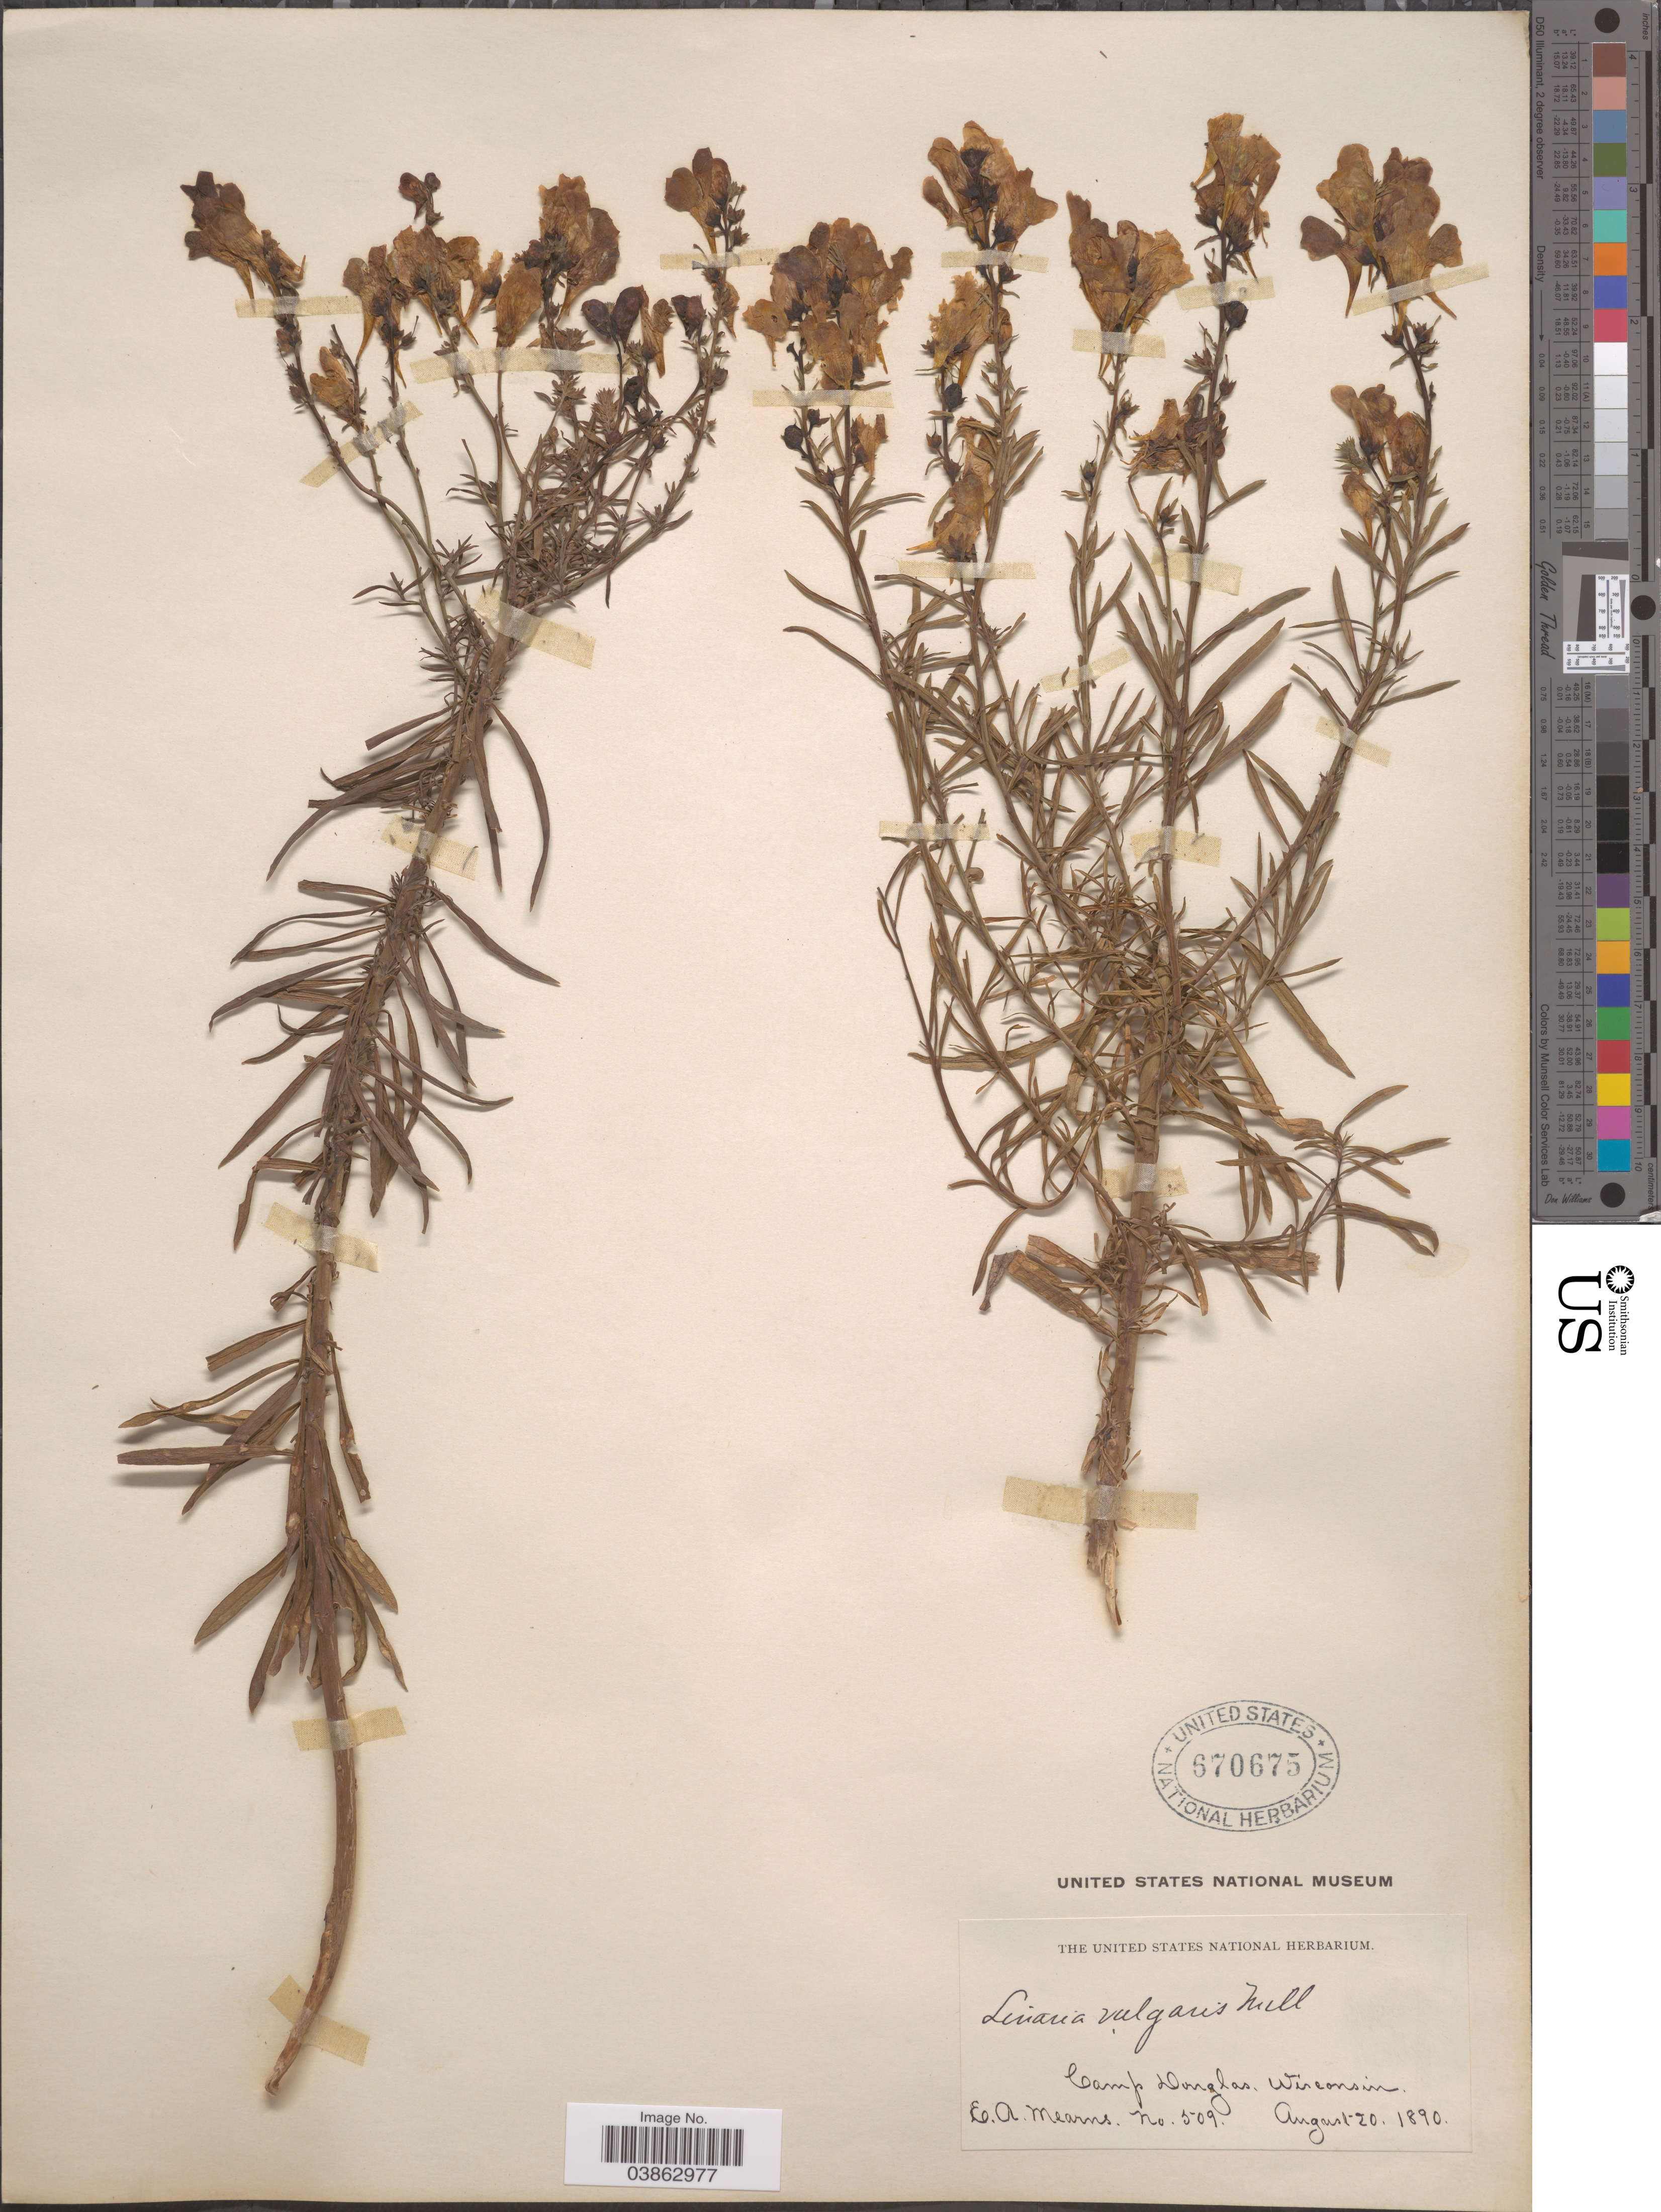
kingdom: Plantae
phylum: Tracheophyta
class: Magnoliopsida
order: Lamiales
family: Plantaginaceae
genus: Linaria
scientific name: Linaria vulgaris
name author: Mill.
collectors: E. A. Mearns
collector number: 509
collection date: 1890-08-20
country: United States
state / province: Wisconsin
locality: Camp Douglas.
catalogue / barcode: US 670675